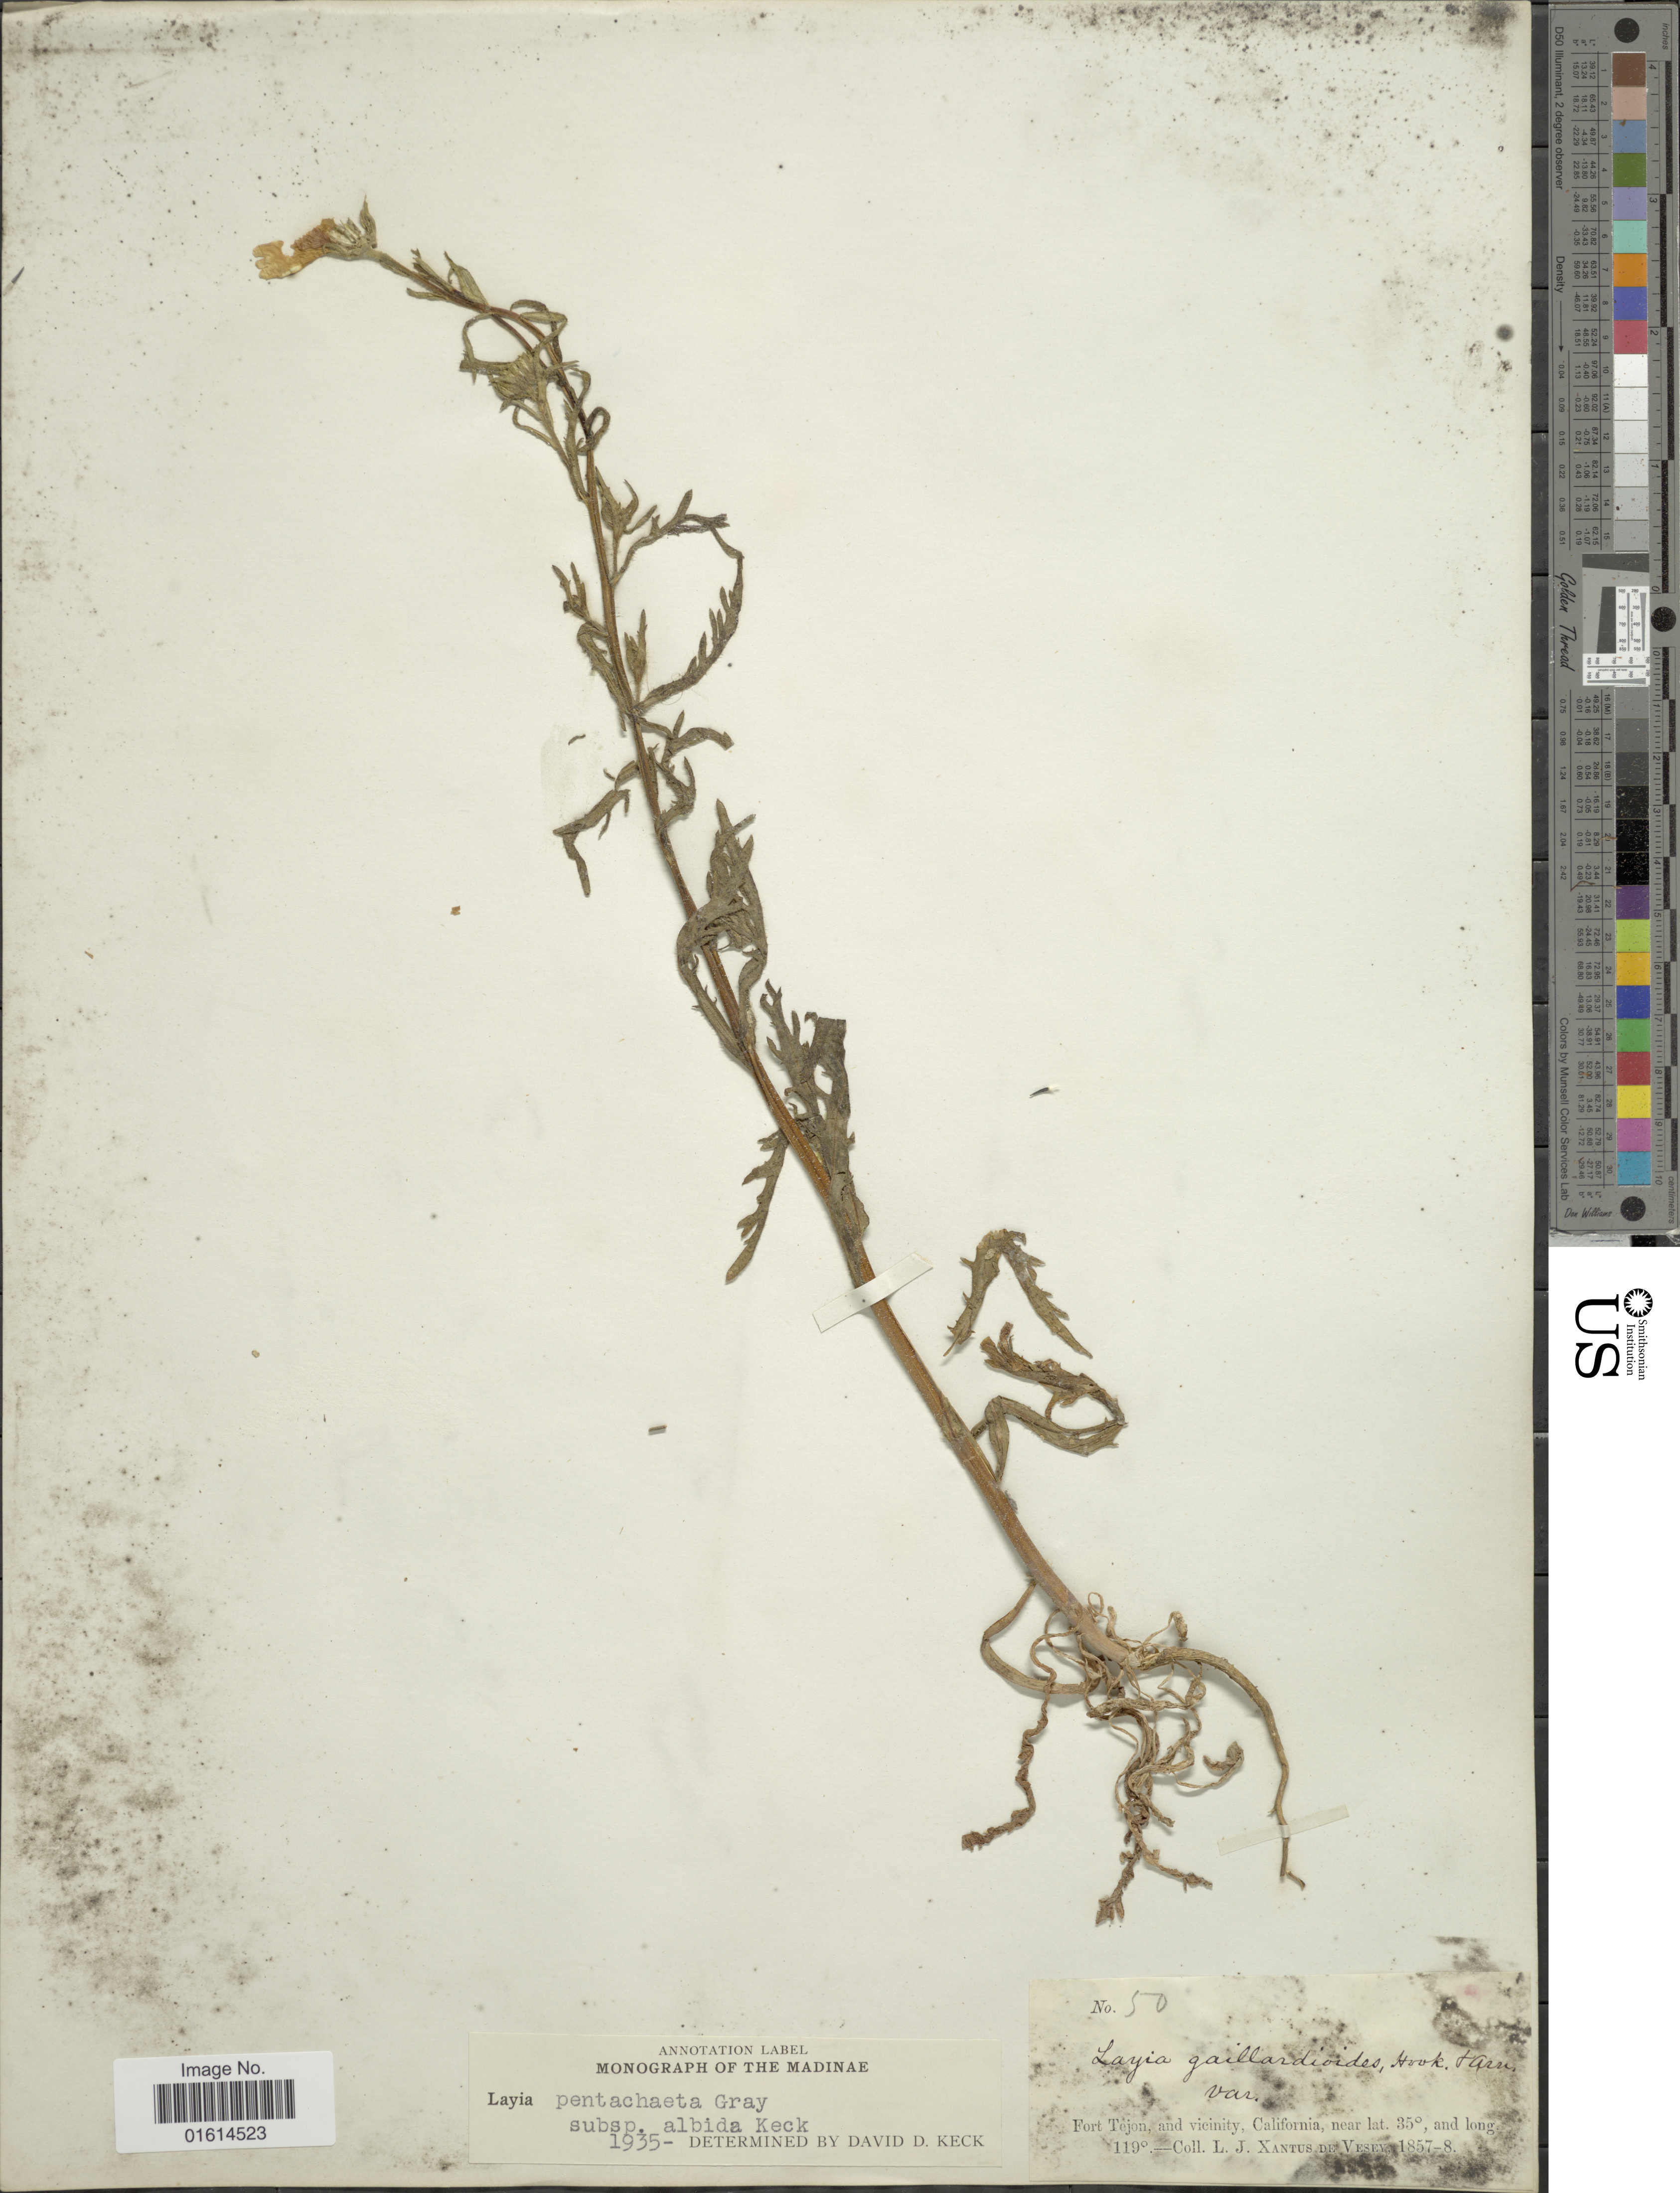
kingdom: Plantae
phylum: Tracheophyta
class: Magnoliopsida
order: Asterales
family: Asteraceae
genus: Layia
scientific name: Layia pentachaeta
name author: A. Gray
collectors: L. Xantus de Vesey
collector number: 50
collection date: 1857/1858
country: United States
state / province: California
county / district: Kern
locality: Fort Tejon, and vicinity